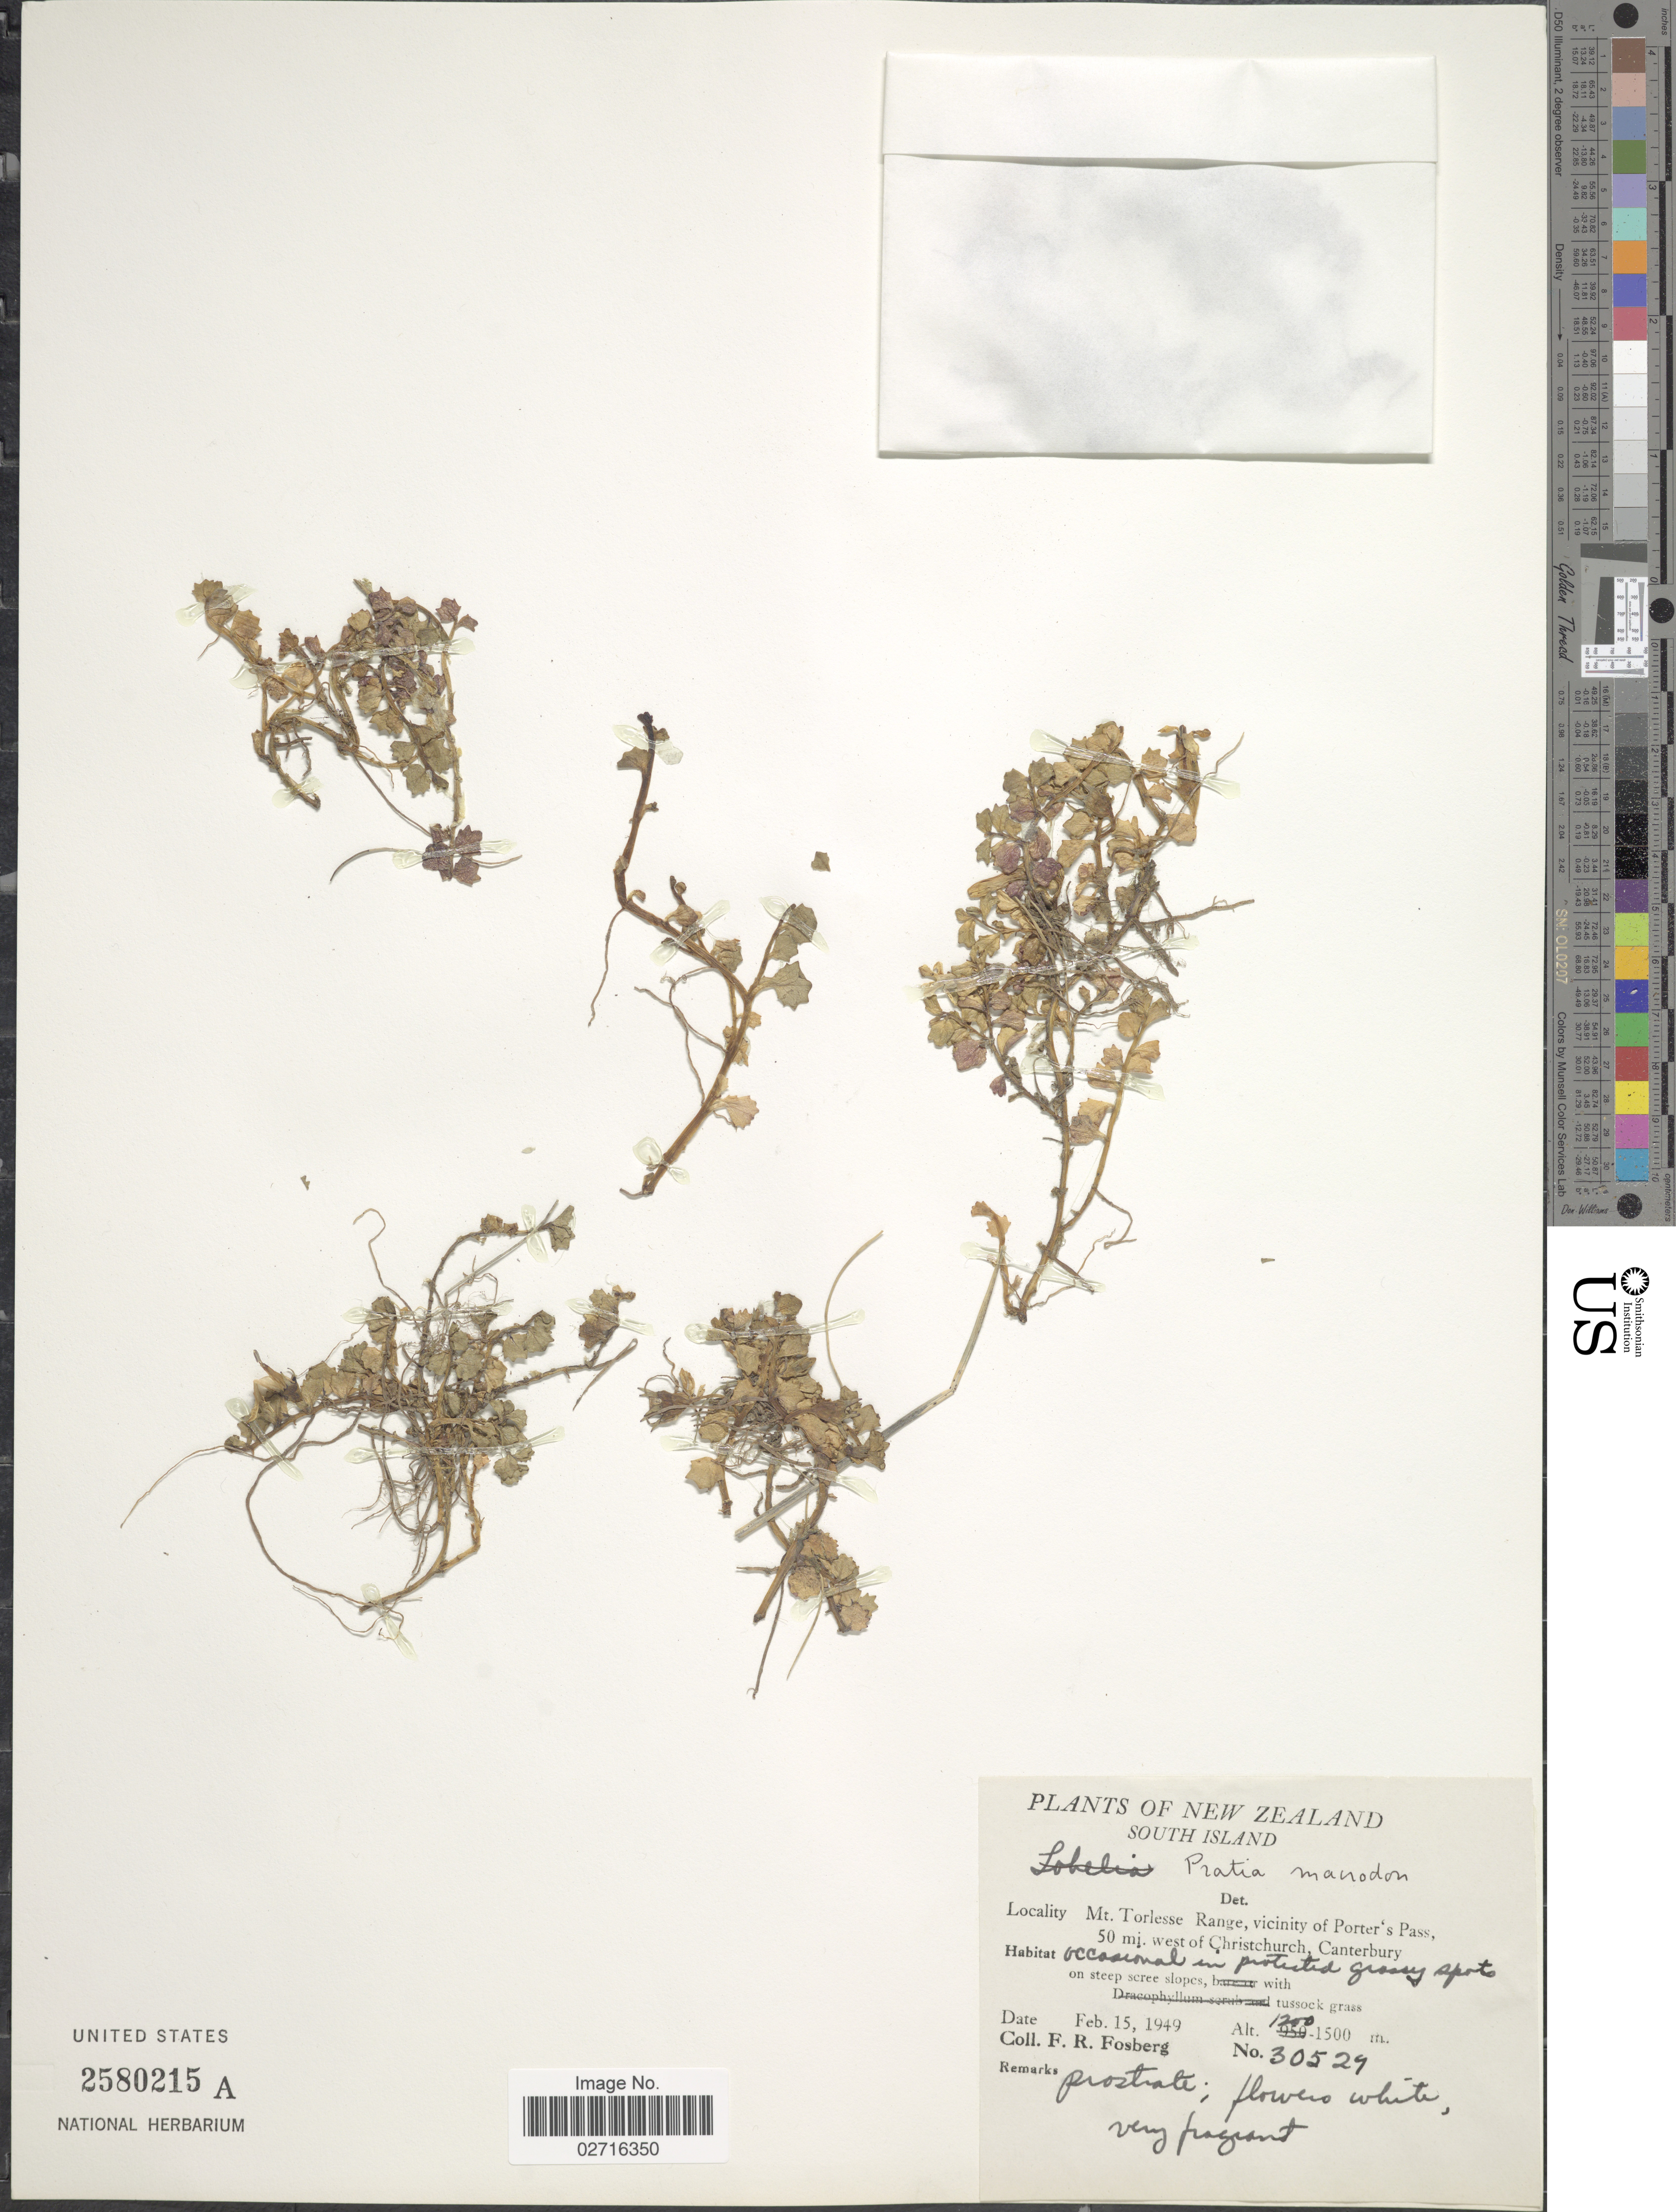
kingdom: Plantae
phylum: Tracheophyta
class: Magnoliopsida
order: Asterales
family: Campanulaceae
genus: Pratia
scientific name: Pratia macrodon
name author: Hook. f.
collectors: F. R. Fosberg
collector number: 30529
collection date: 1949-02-15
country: New Zealand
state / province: Canterbury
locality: South Island, Mt. Torlesse Range, vicinity of Porter's Pass, 50 mi. west of Christchurch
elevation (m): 1200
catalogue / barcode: US 2580215A